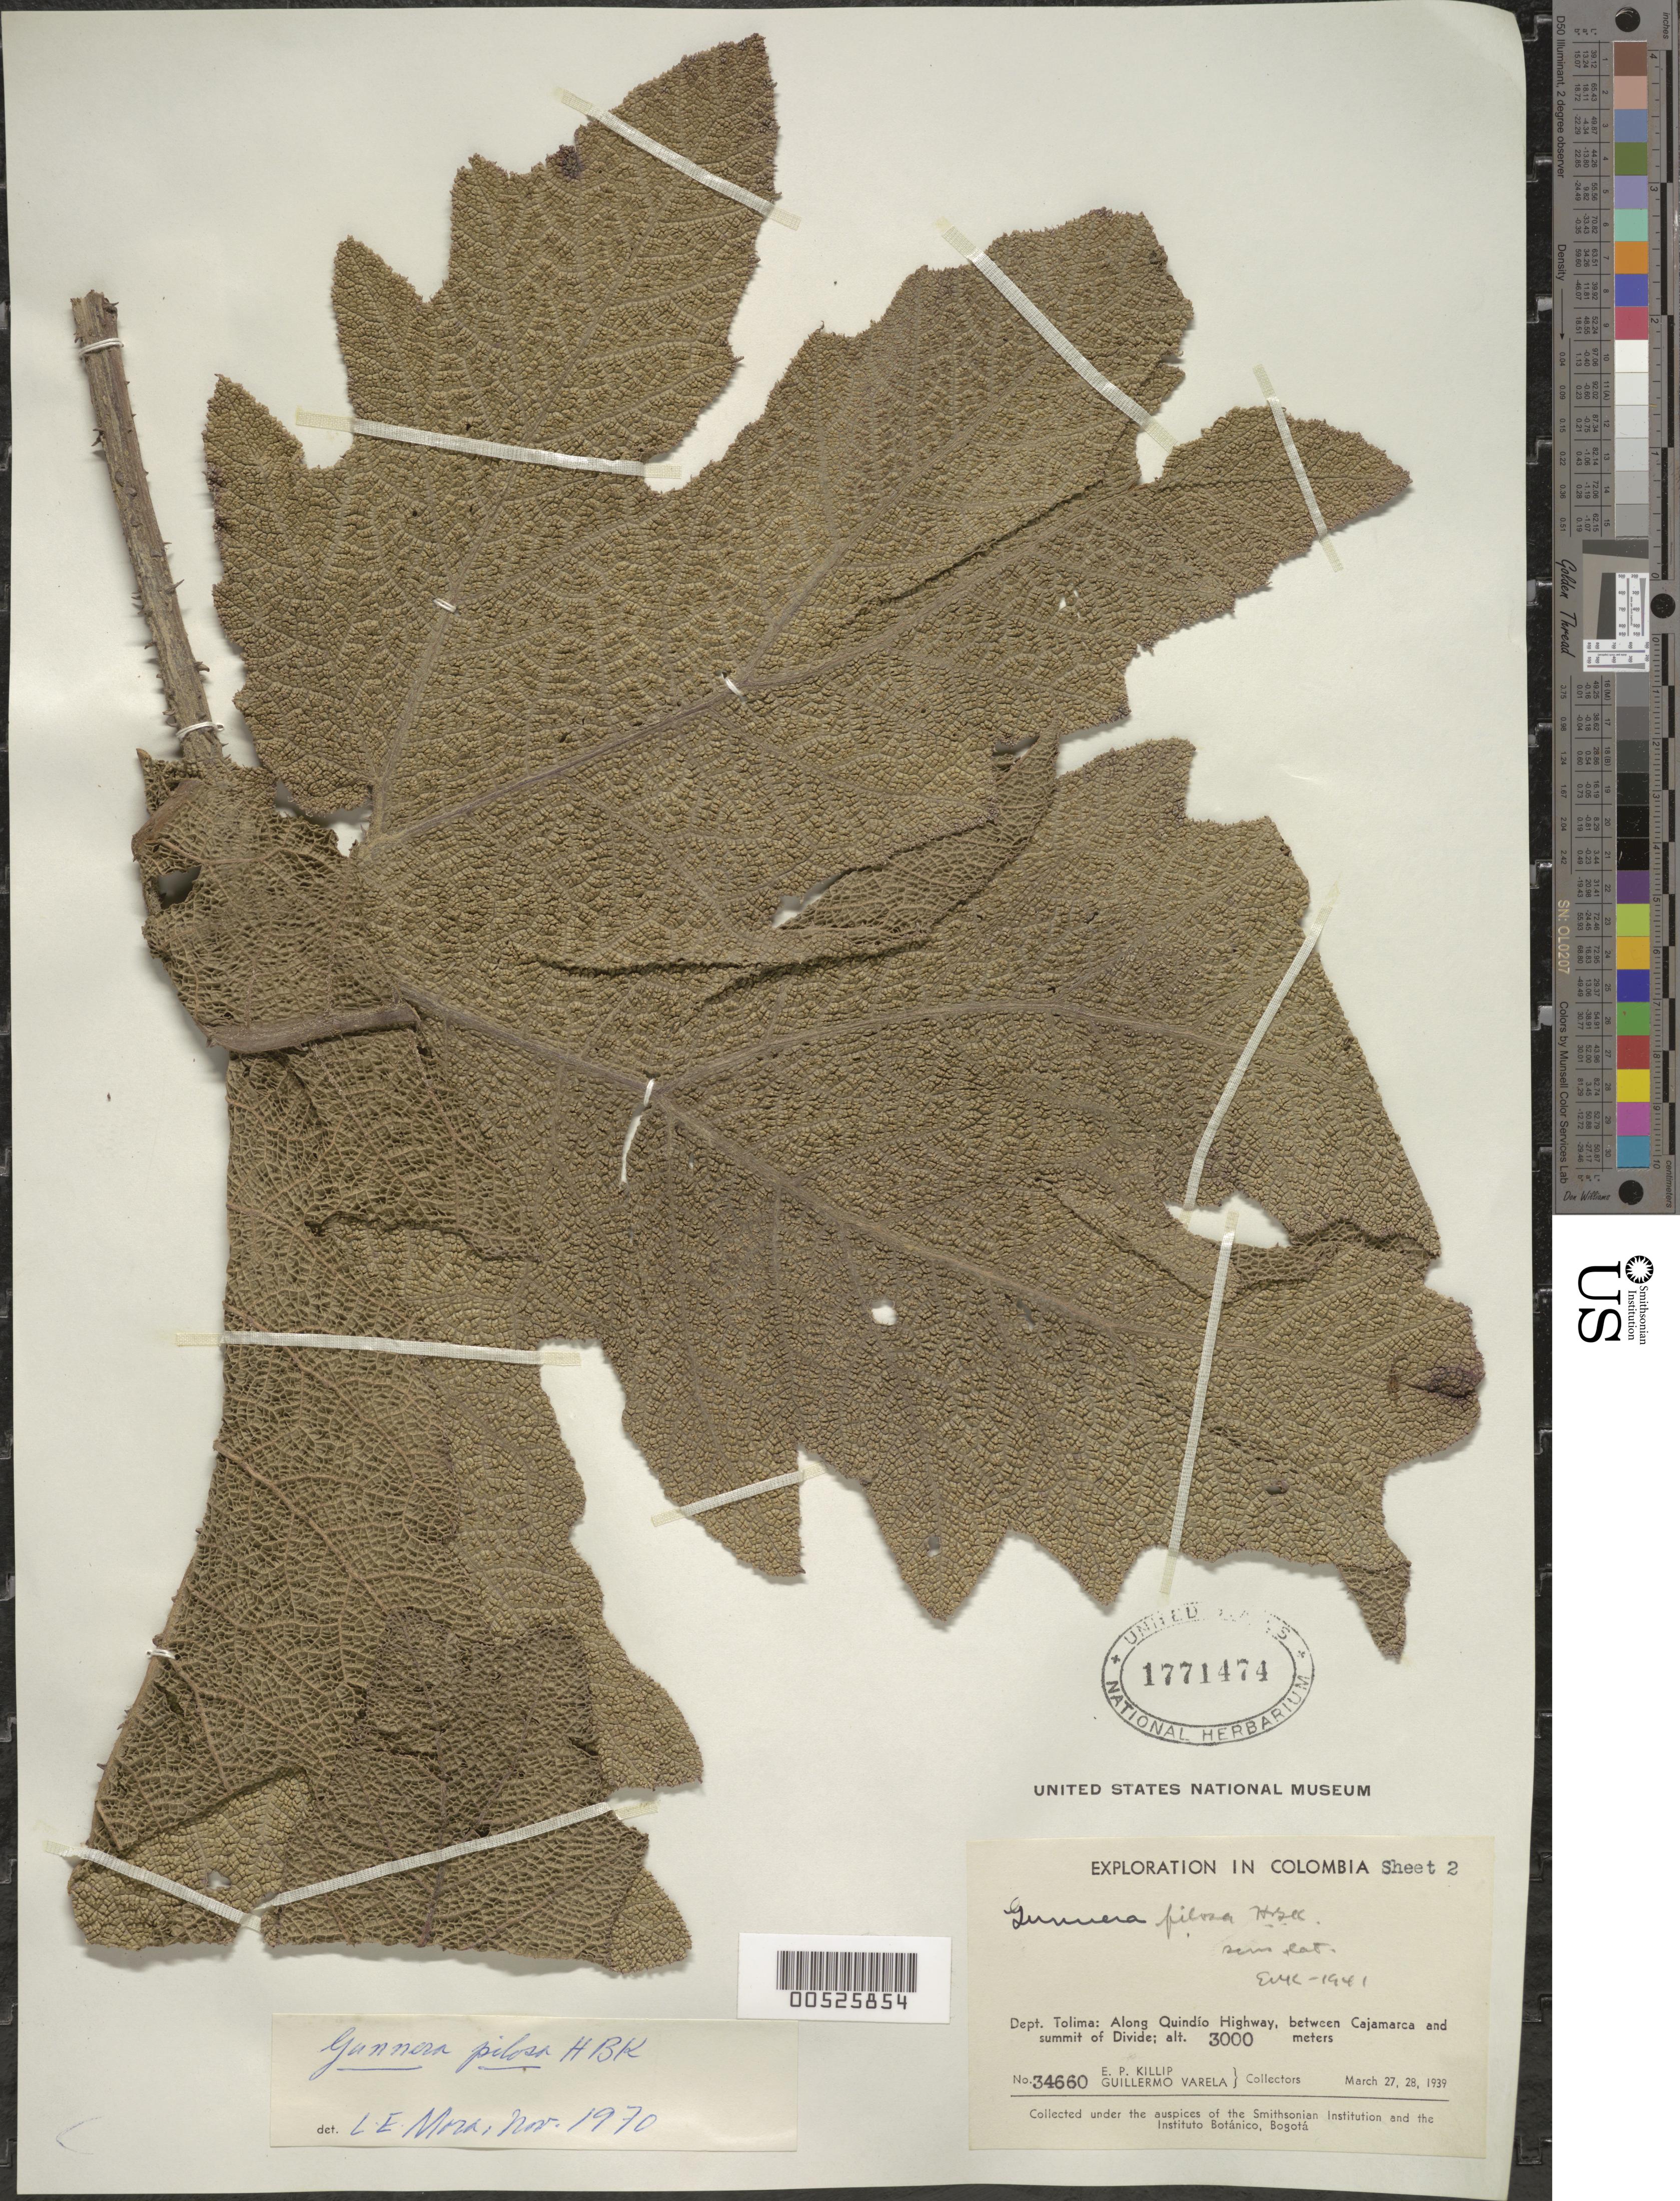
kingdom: Plantae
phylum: Tracheophyta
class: Magnoliopsida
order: Gunnerales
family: Gunneraceae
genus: Gunnera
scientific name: Gunnera pilosa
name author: Kunth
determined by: Mora-Osejo, L. E.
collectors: E. P. Killip & G. Varela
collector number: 34660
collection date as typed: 27 Mar 1939 and 28 Mar 1939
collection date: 1939-03-27,1939-03-28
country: Colombia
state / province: Tolima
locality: Along Quindo Hwy, between Cajamarca and the summit of divide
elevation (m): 3000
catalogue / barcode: US 1771474